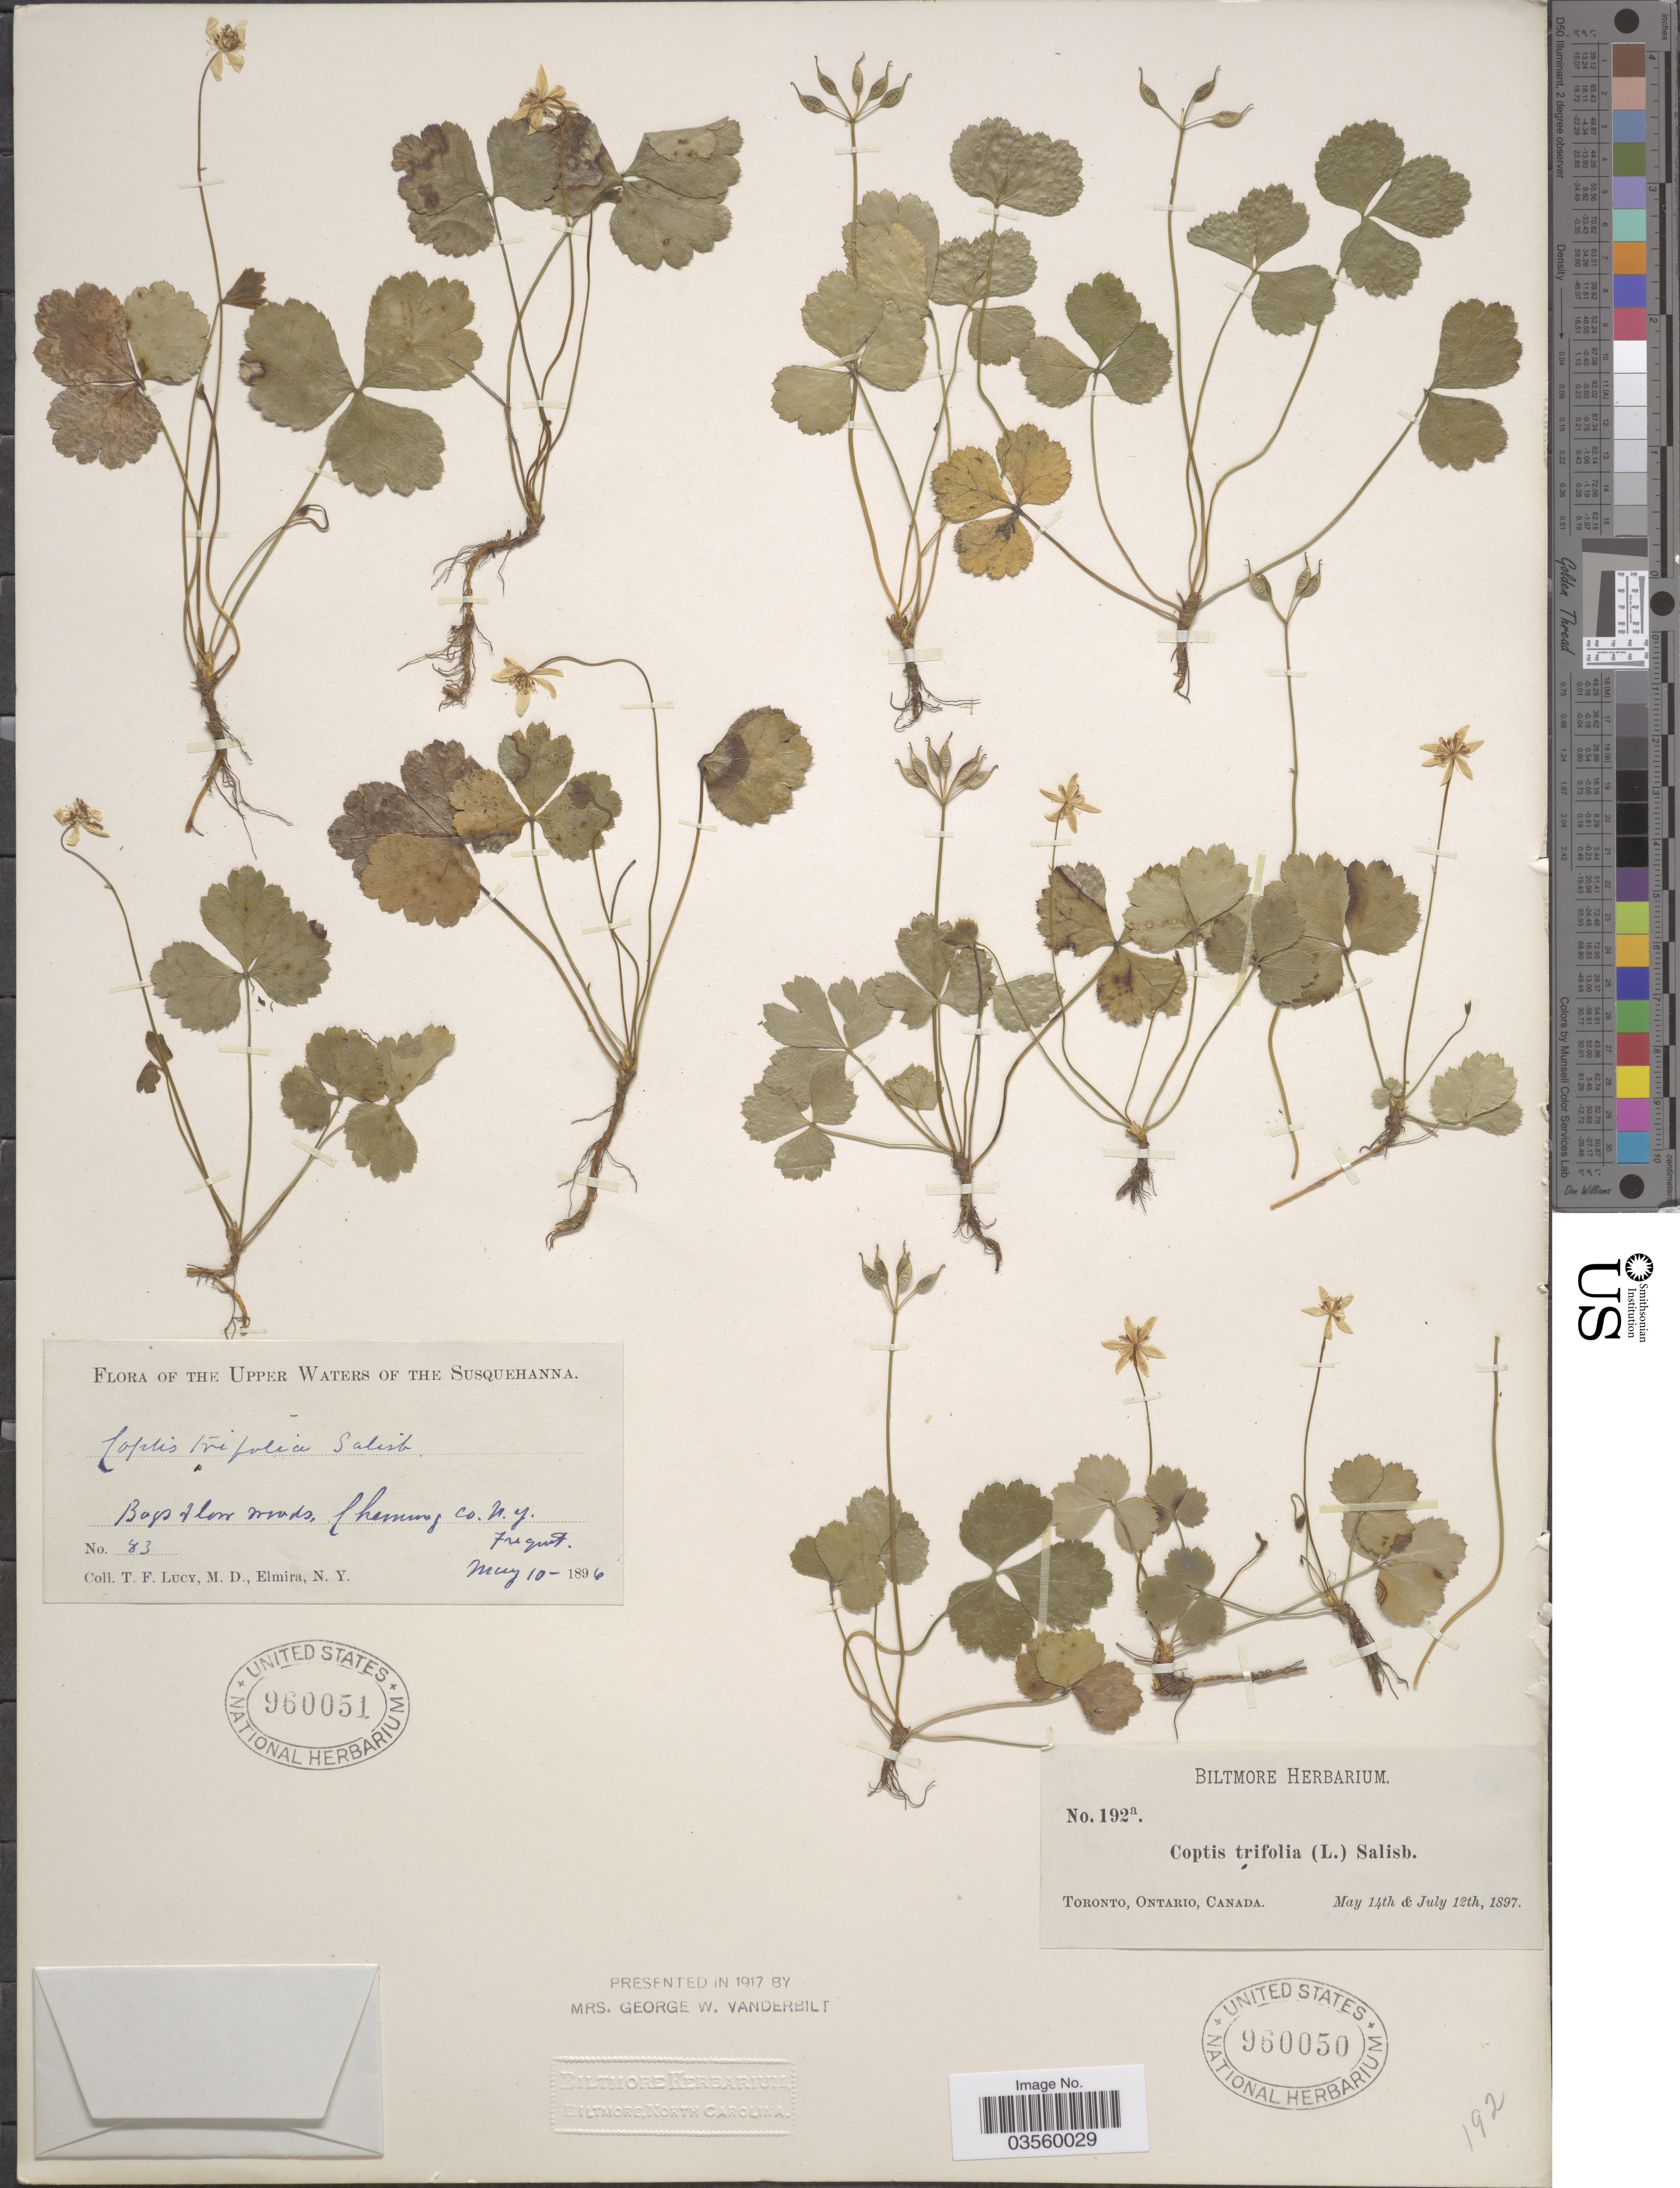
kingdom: Plantae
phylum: Tracheophyta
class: Magnoliopsida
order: Ranunculales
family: Ranunculaceae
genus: Coptis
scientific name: Coptis trifolia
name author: (L.) Salisb.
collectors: T. Lucy & M. Elmira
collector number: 83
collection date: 1896-05-10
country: United States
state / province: New York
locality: The Upper Waters of the Susquehanna. Chemung Co.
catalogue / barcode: US 960051-2